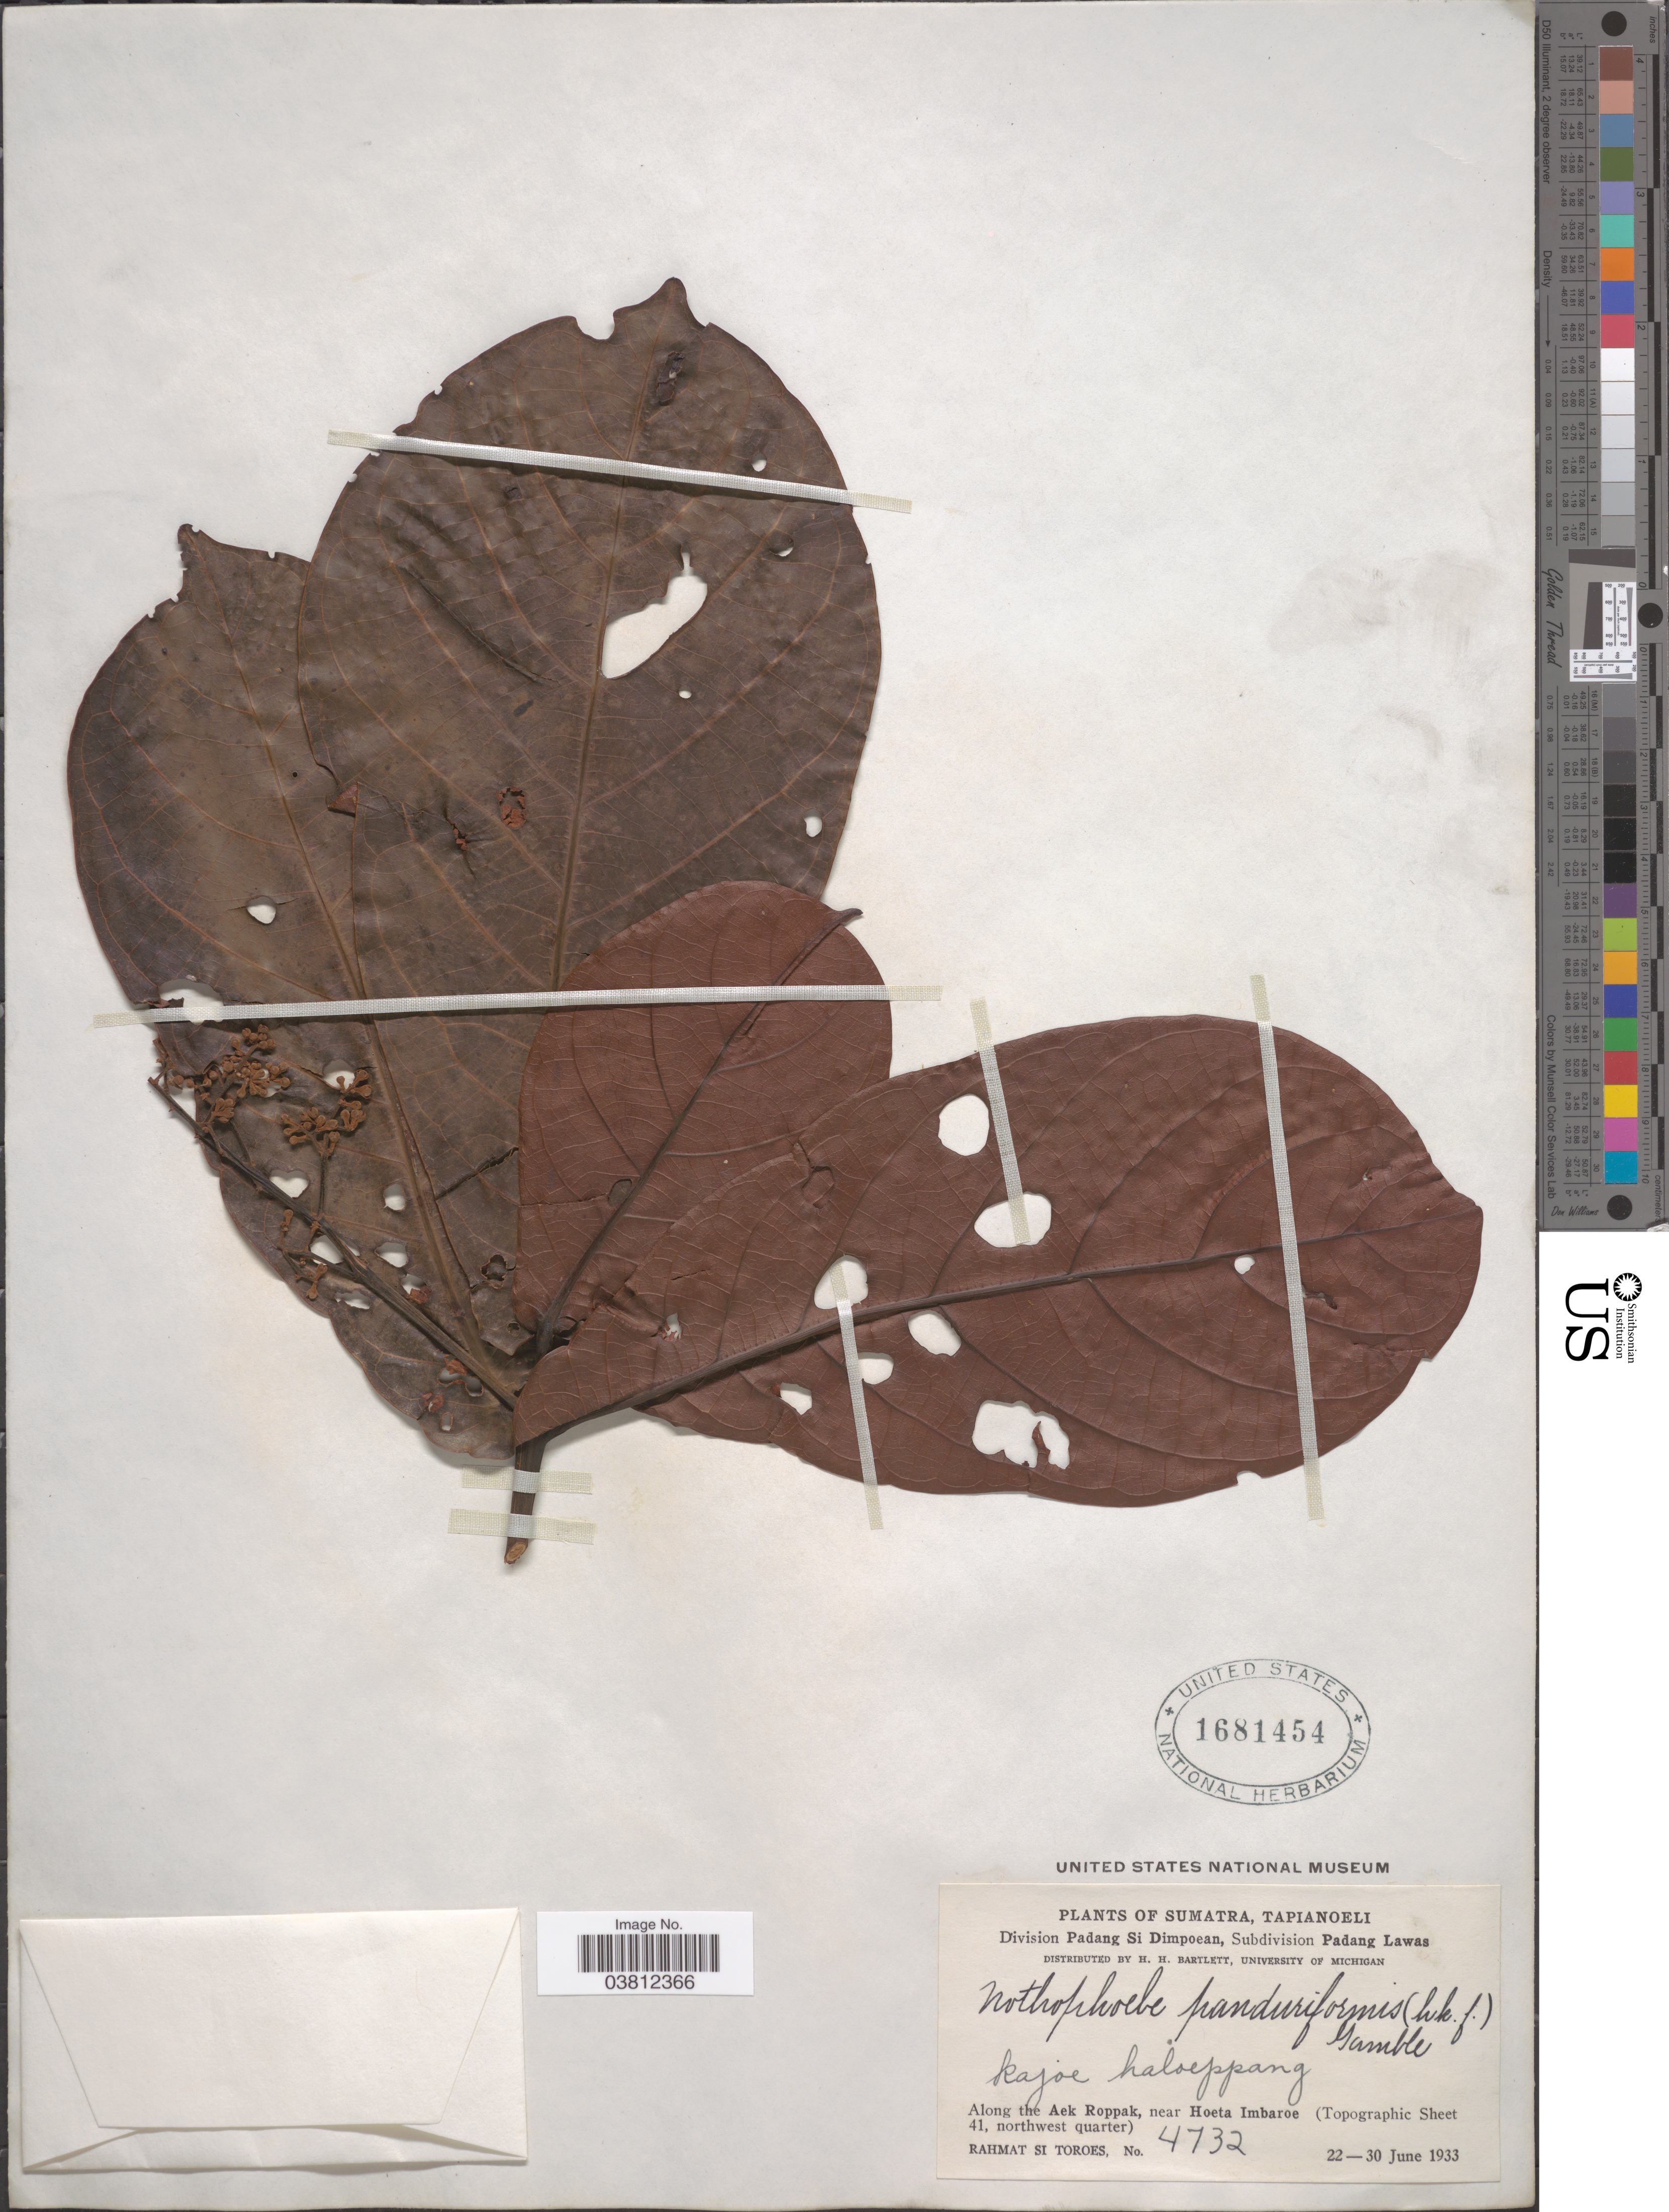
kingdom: Plantae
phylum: Tracheophyta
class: Magnoliopsida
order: Laurales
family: Lauraceae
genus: Nothaphoebe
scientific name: Nothaphoebe panduriformis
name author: Gamble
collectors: Rahmat Si Boeea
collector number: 4732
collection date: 1933-06-22/1933-06-30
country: Indonesia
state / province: Sumatra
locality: Tapianoeli. Division Padang Si Dimpoean, Subdivision Padang Lawas. Along the Aek Roppak, near Hoeta Imbaroe (Topographic Sheet 41, northwest quarter).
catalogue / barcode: US 1681454